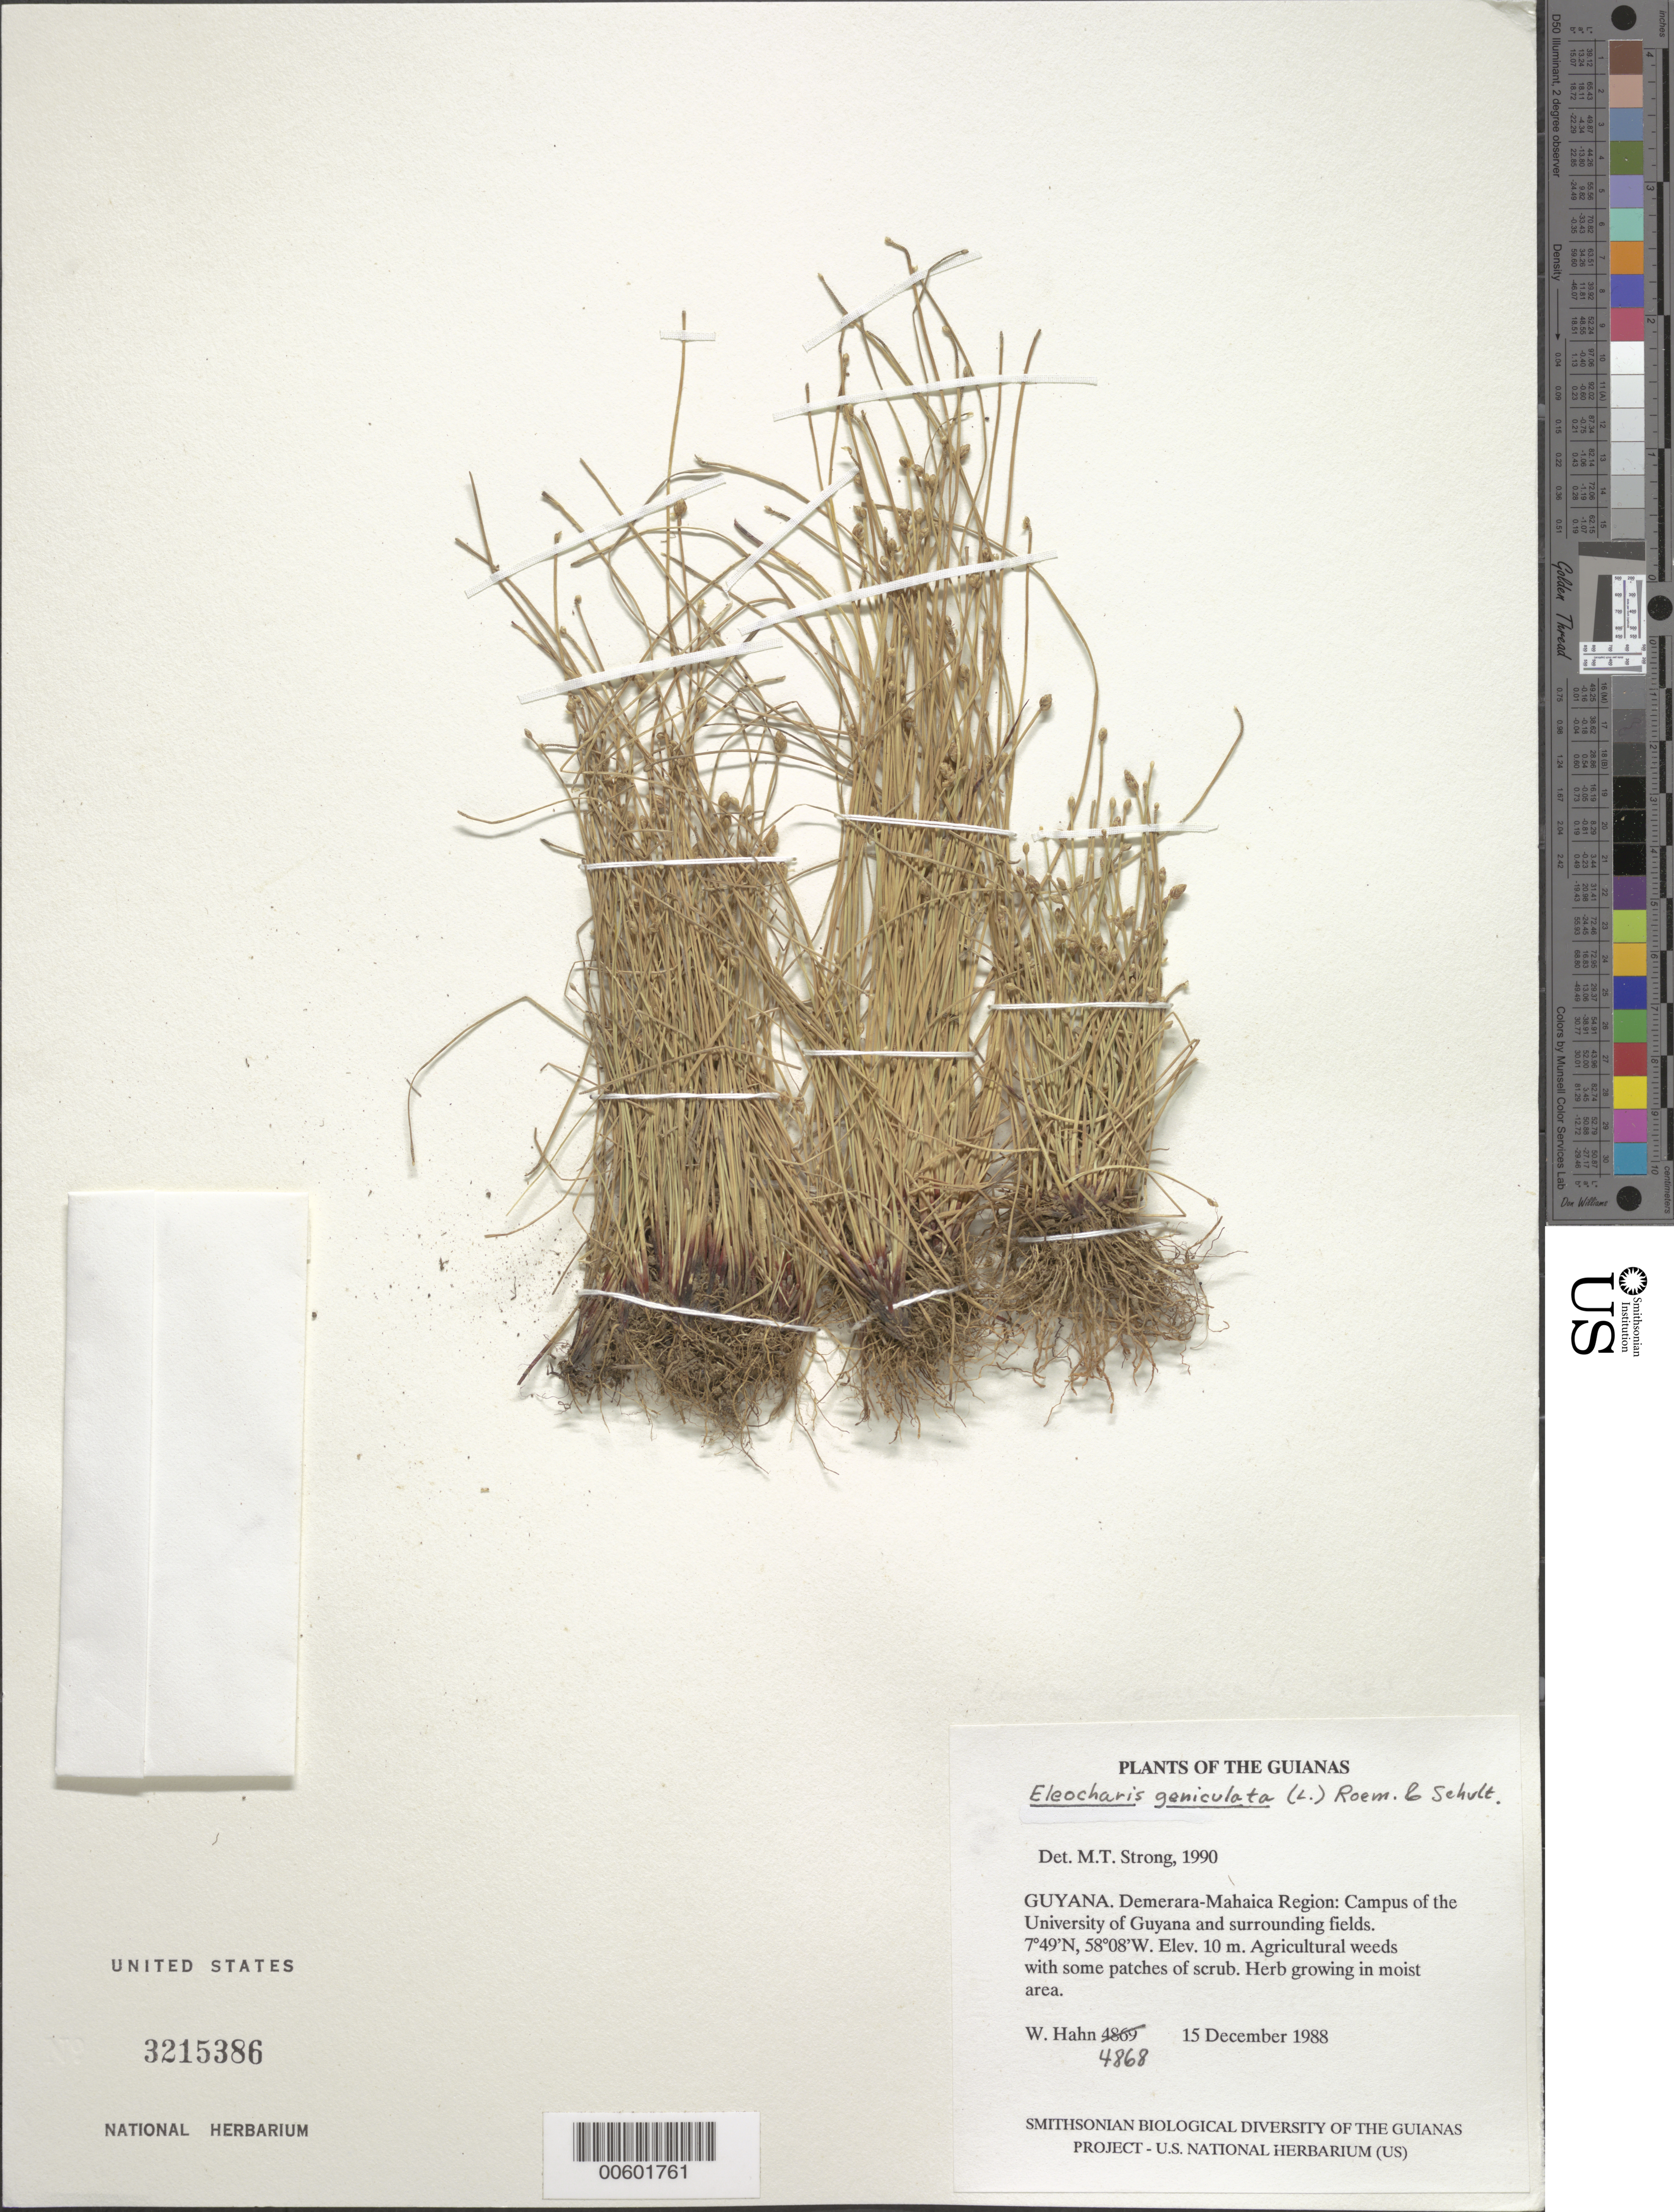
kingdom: Plantae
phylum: Tracheophyta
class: Liliopsida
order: Poales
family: Cyperaceae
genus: Eleocharis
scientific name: Eleocharis geniculata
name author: (L.) Roem. & Schult.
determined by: Strong, M. T., (US), Smithsonian Institution - National Museum of Natural History (UNITED STATES)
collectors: W. Hahn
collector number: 4868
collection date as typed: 15 December 1988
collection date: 1988-12-15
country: Guyana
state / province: Demerara-Mahaica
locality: Campus of the University of Guyana and surrounding fields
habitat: Agricultural weeds with some patches of scrub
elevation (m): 10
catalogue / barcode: US 3214386